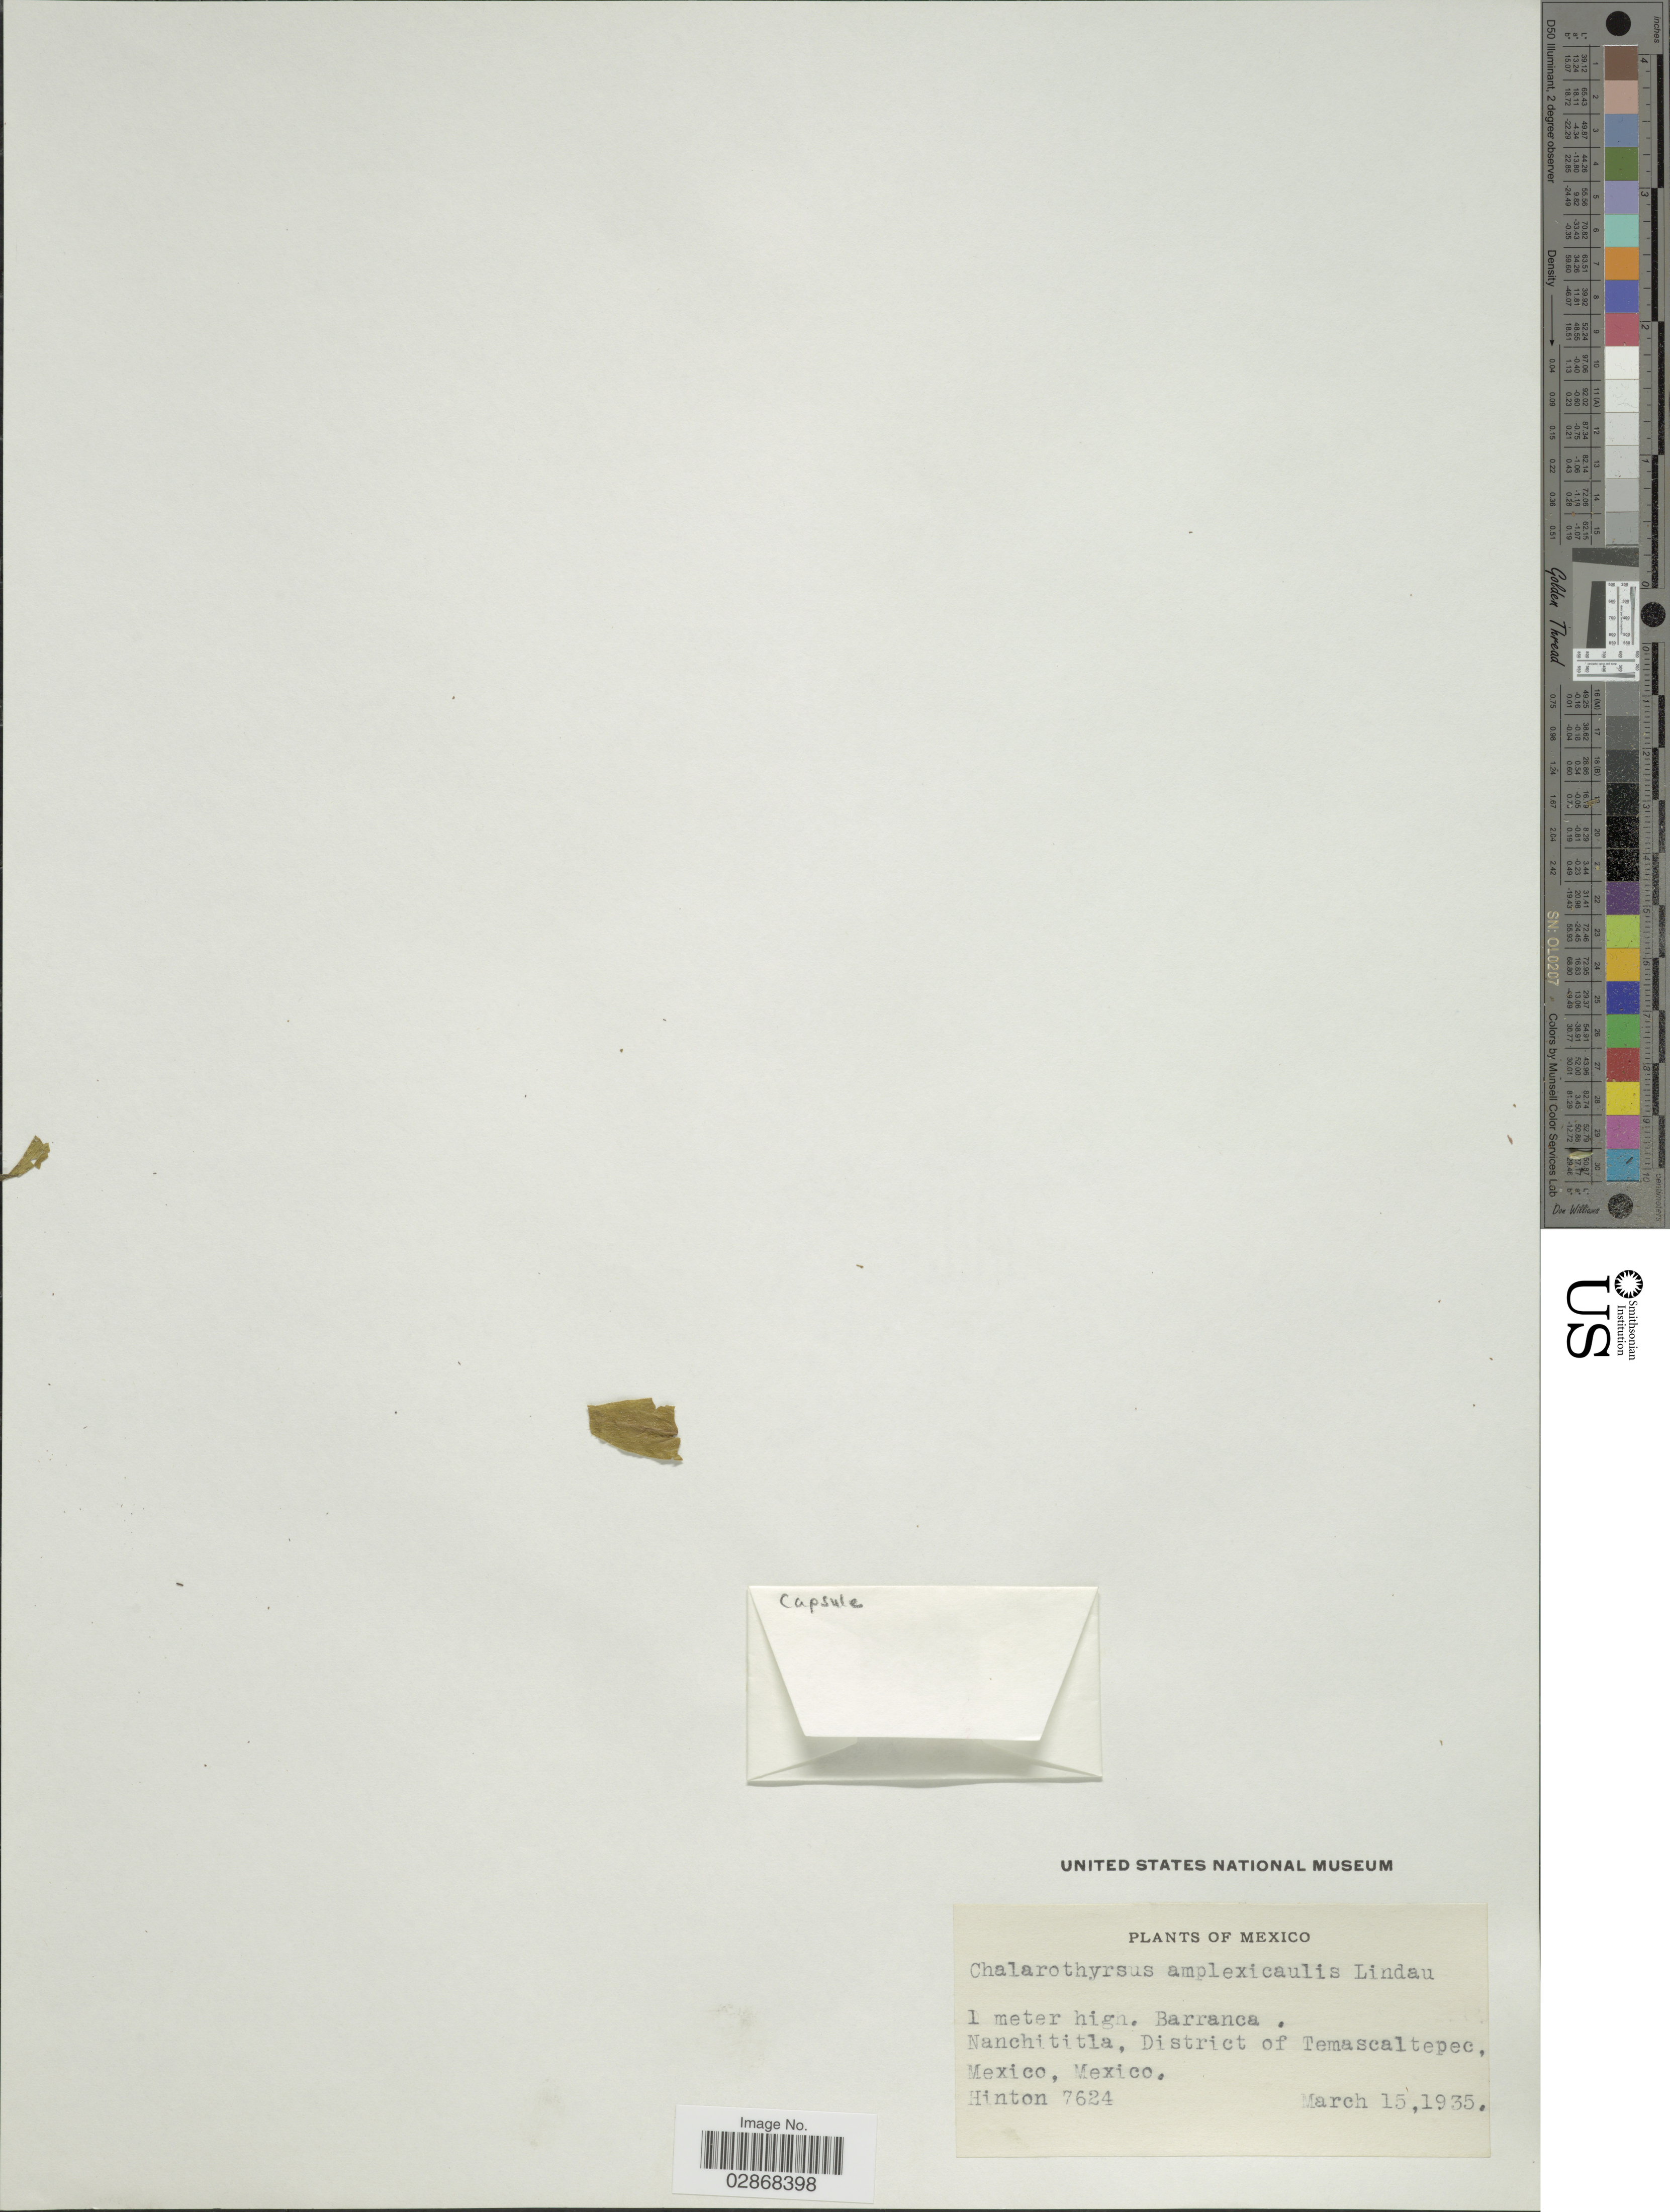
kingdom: Plantae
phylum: Tracheophyta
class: Magnoliopsida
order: Lamiales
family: Acanthaceae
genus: Chalarothyrsus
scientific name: Chalarothyrsus amplexicaulis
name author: Lindau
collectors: -- Hinton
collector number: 7624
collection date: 1935-03-15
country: Mexico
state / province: México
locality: Nanchititla, District of Temascaltepec.